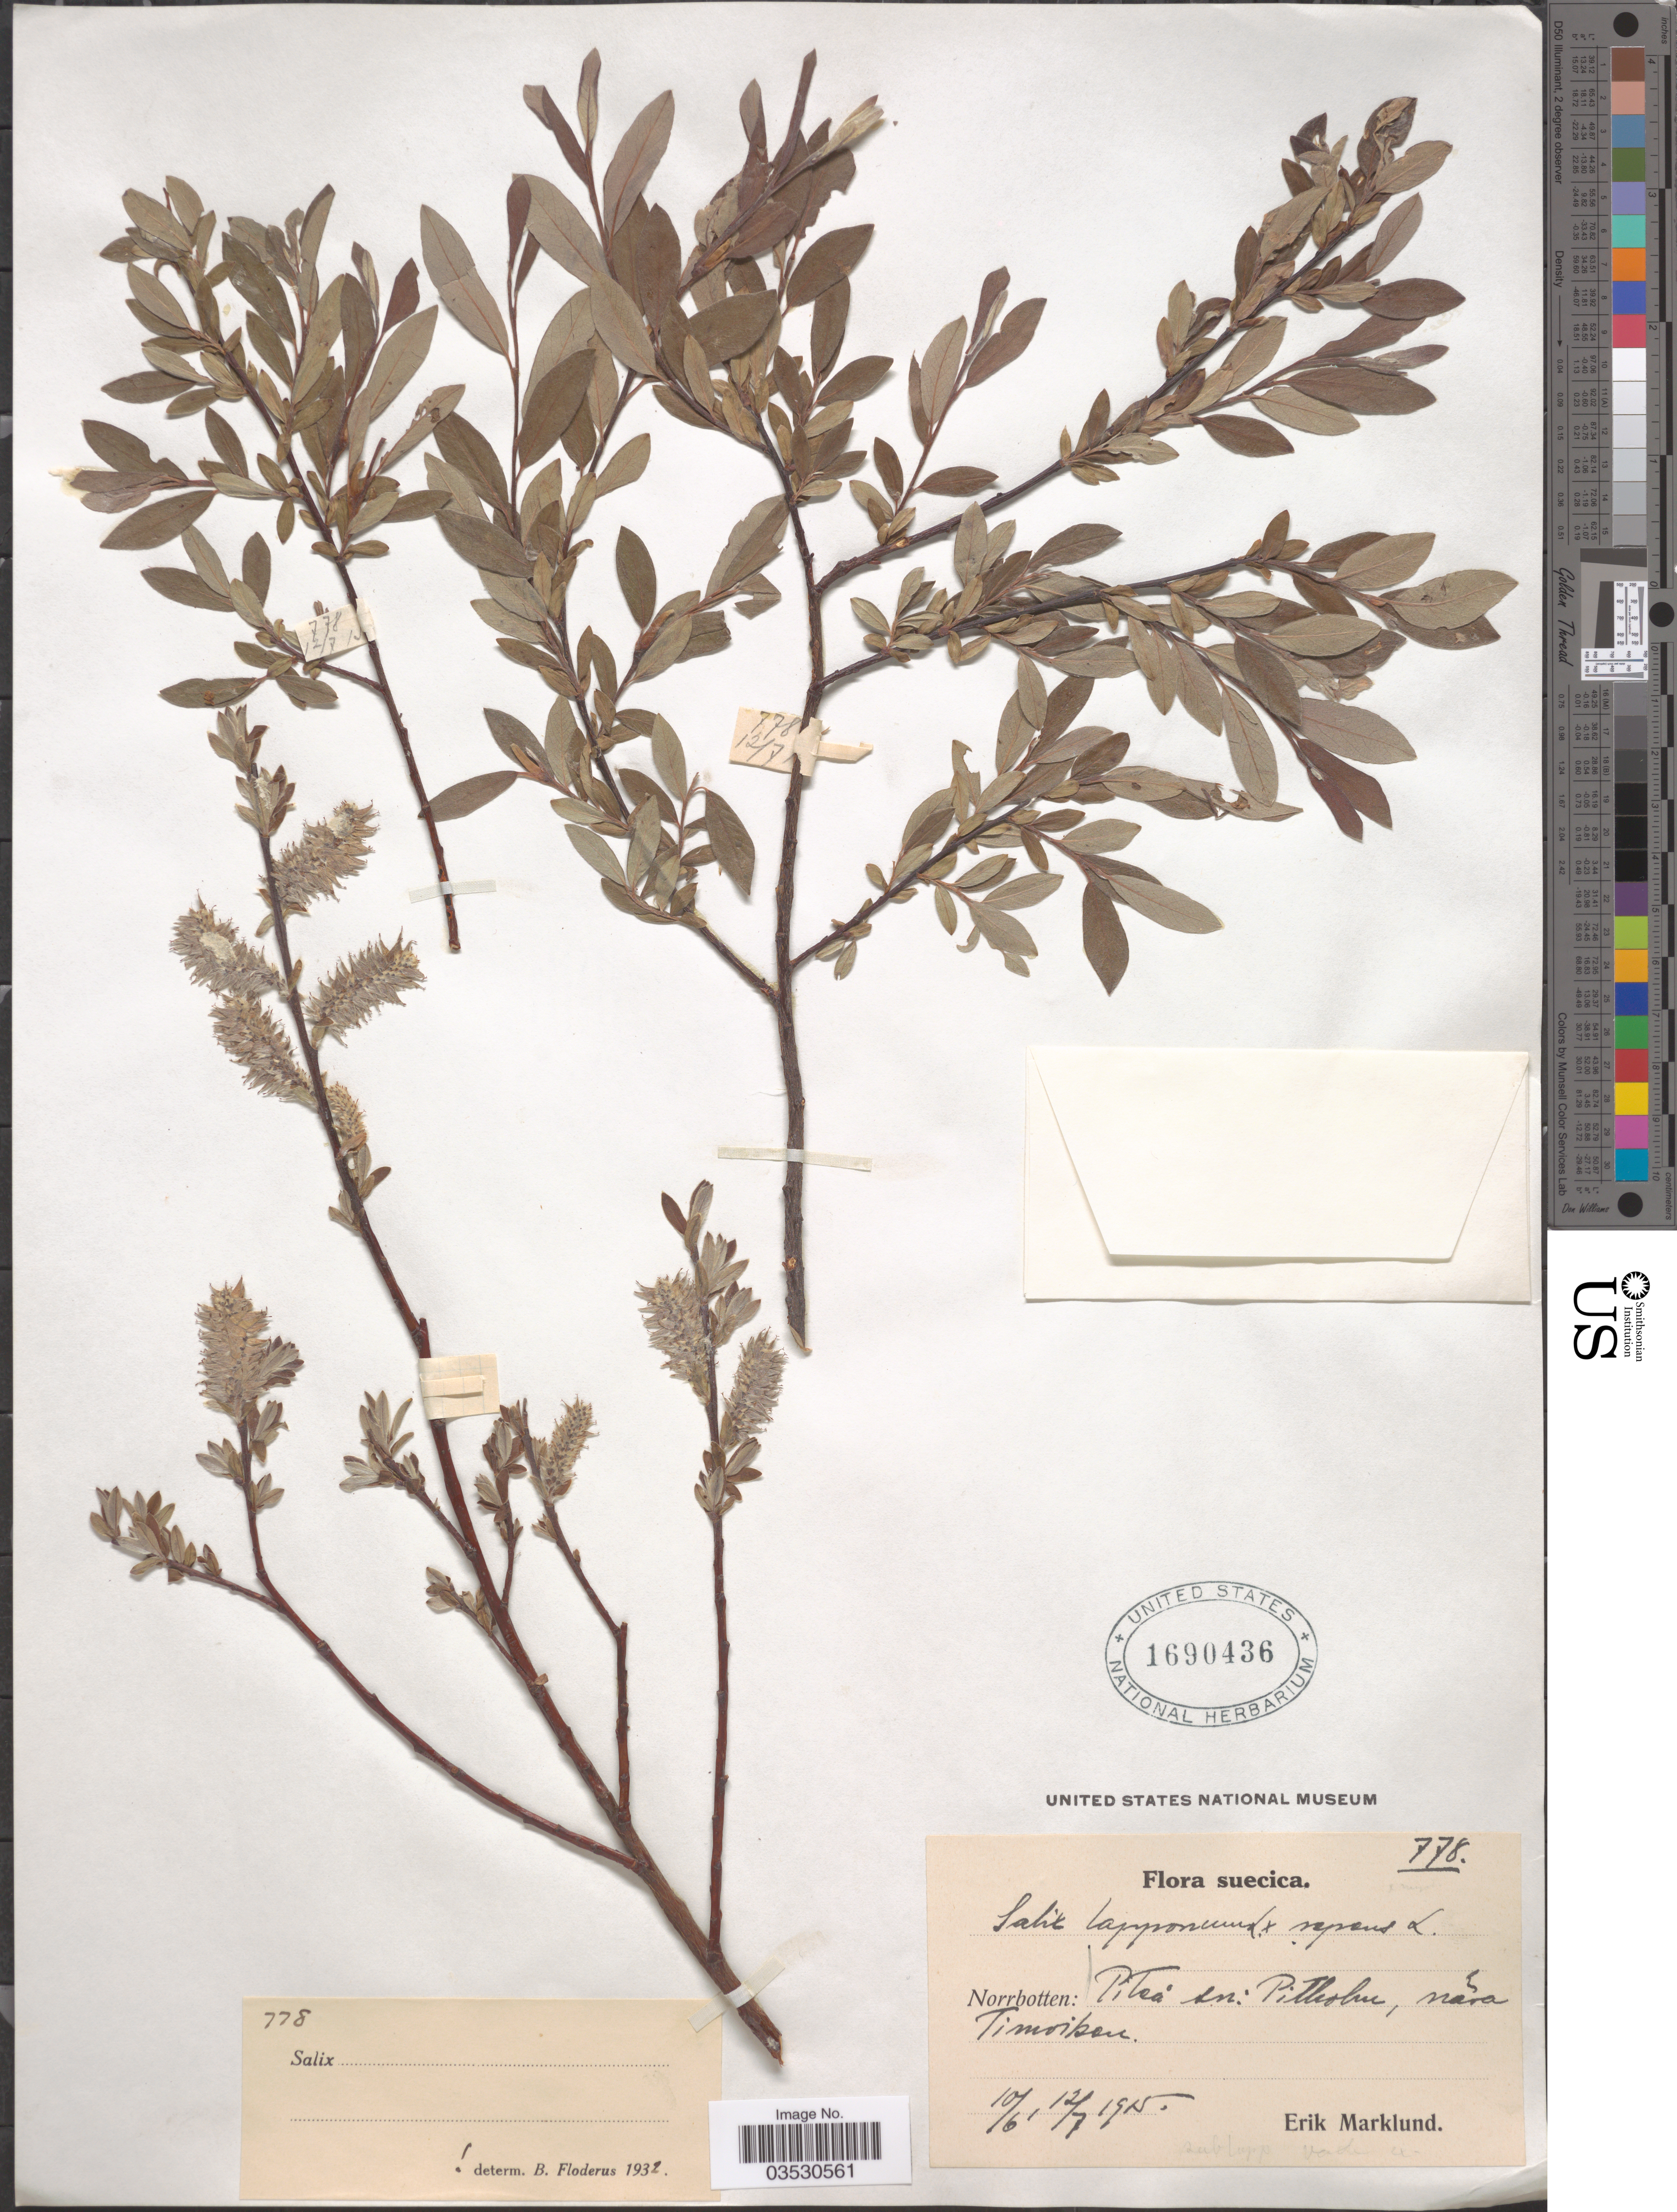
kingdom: Plantae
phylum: Tracheophyta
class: Magnoliopsida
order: Malpighiales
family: Salicaceae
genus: Salix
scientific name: Salix lapponum x S. repens L.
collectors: E. Marklund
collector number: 778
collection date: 1915-06-10/1915-07-12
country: Sweden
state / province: Norrbotten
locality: Suecica. Norrbotten: Piteå sn: Pitholm, nåra Timoibon.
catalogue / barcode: US 1690436